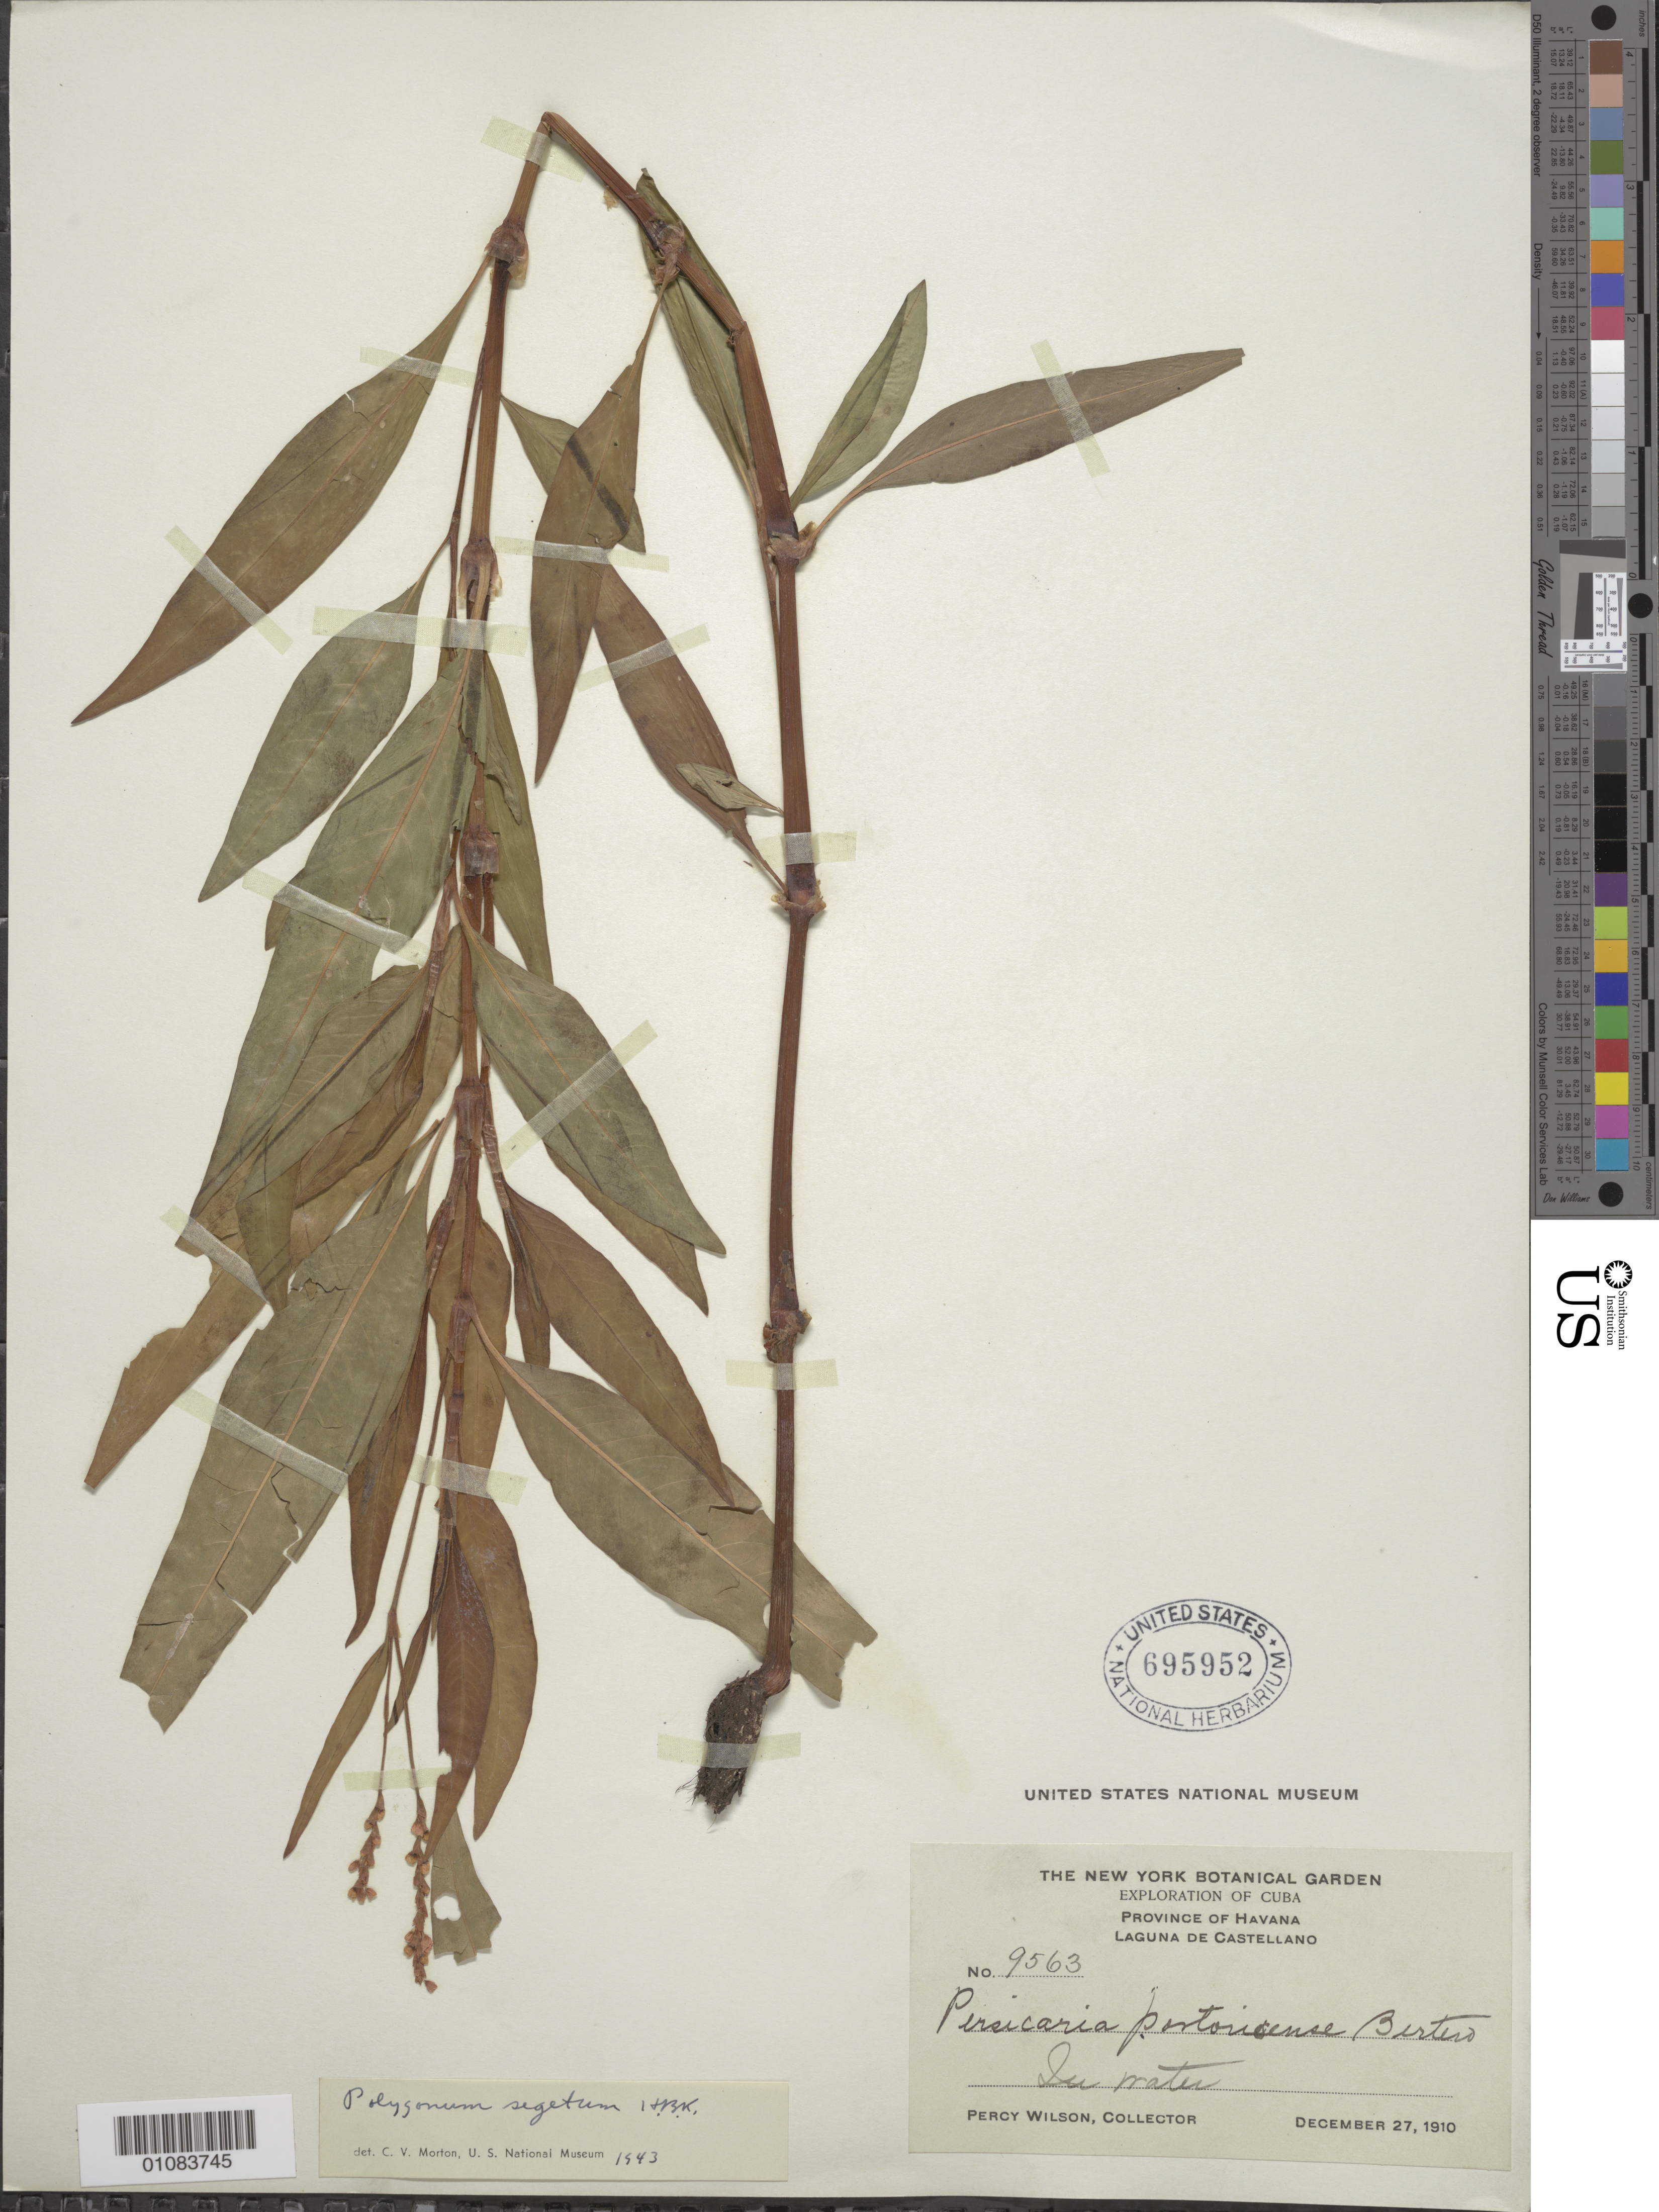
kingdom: Plantae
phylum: Tracheophyta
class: Magnoliopsida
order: Caryophyllales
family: Polygonaceae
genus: Polygonum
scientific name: Polygonum segetum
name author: Kunth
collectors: P. Wilson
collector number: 9563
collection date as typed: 27 Dec 1910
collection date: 1910-12-27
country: Cuba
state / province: La Habana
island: Cuba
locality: Province of Havana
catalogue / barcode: US 695652